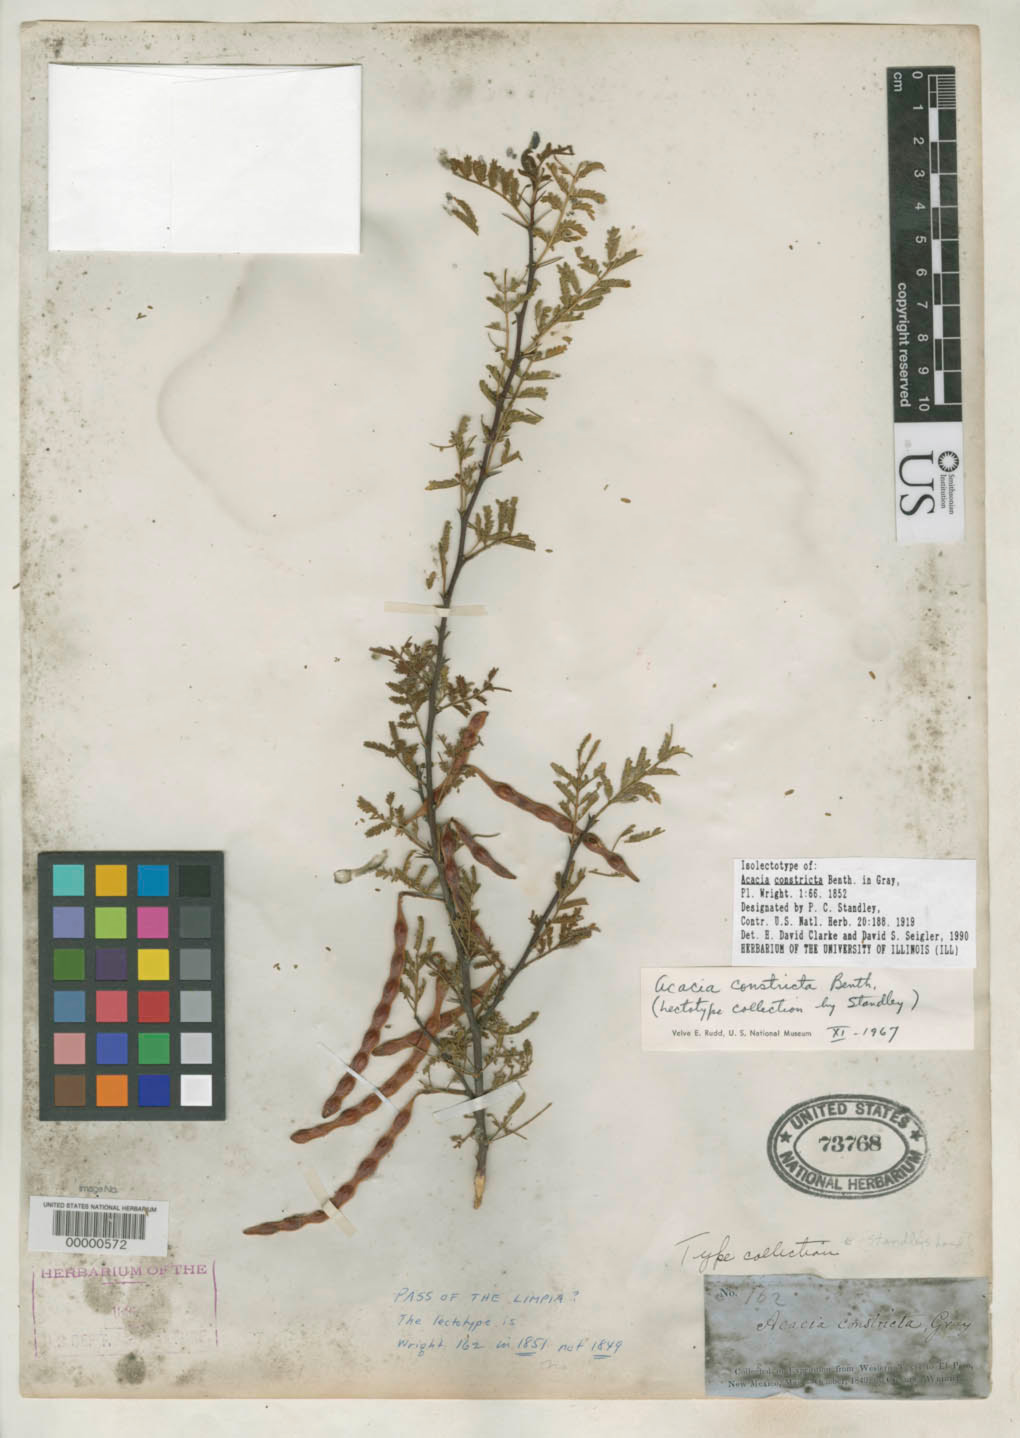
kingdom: Plantae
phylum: Tracheophyta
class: Magnoliopsida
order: Fabales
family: Fabaceae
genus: Acacia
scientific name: Acacia constricta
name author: Benth. in A. Gray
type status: Isolectotype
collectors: C. Wright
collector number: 162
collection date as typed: May 1849 to -- Oct 1949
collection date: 1849-05/1949-10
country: United States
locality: Western Texas to El Paso, New Mexico.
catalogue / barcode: US 73768